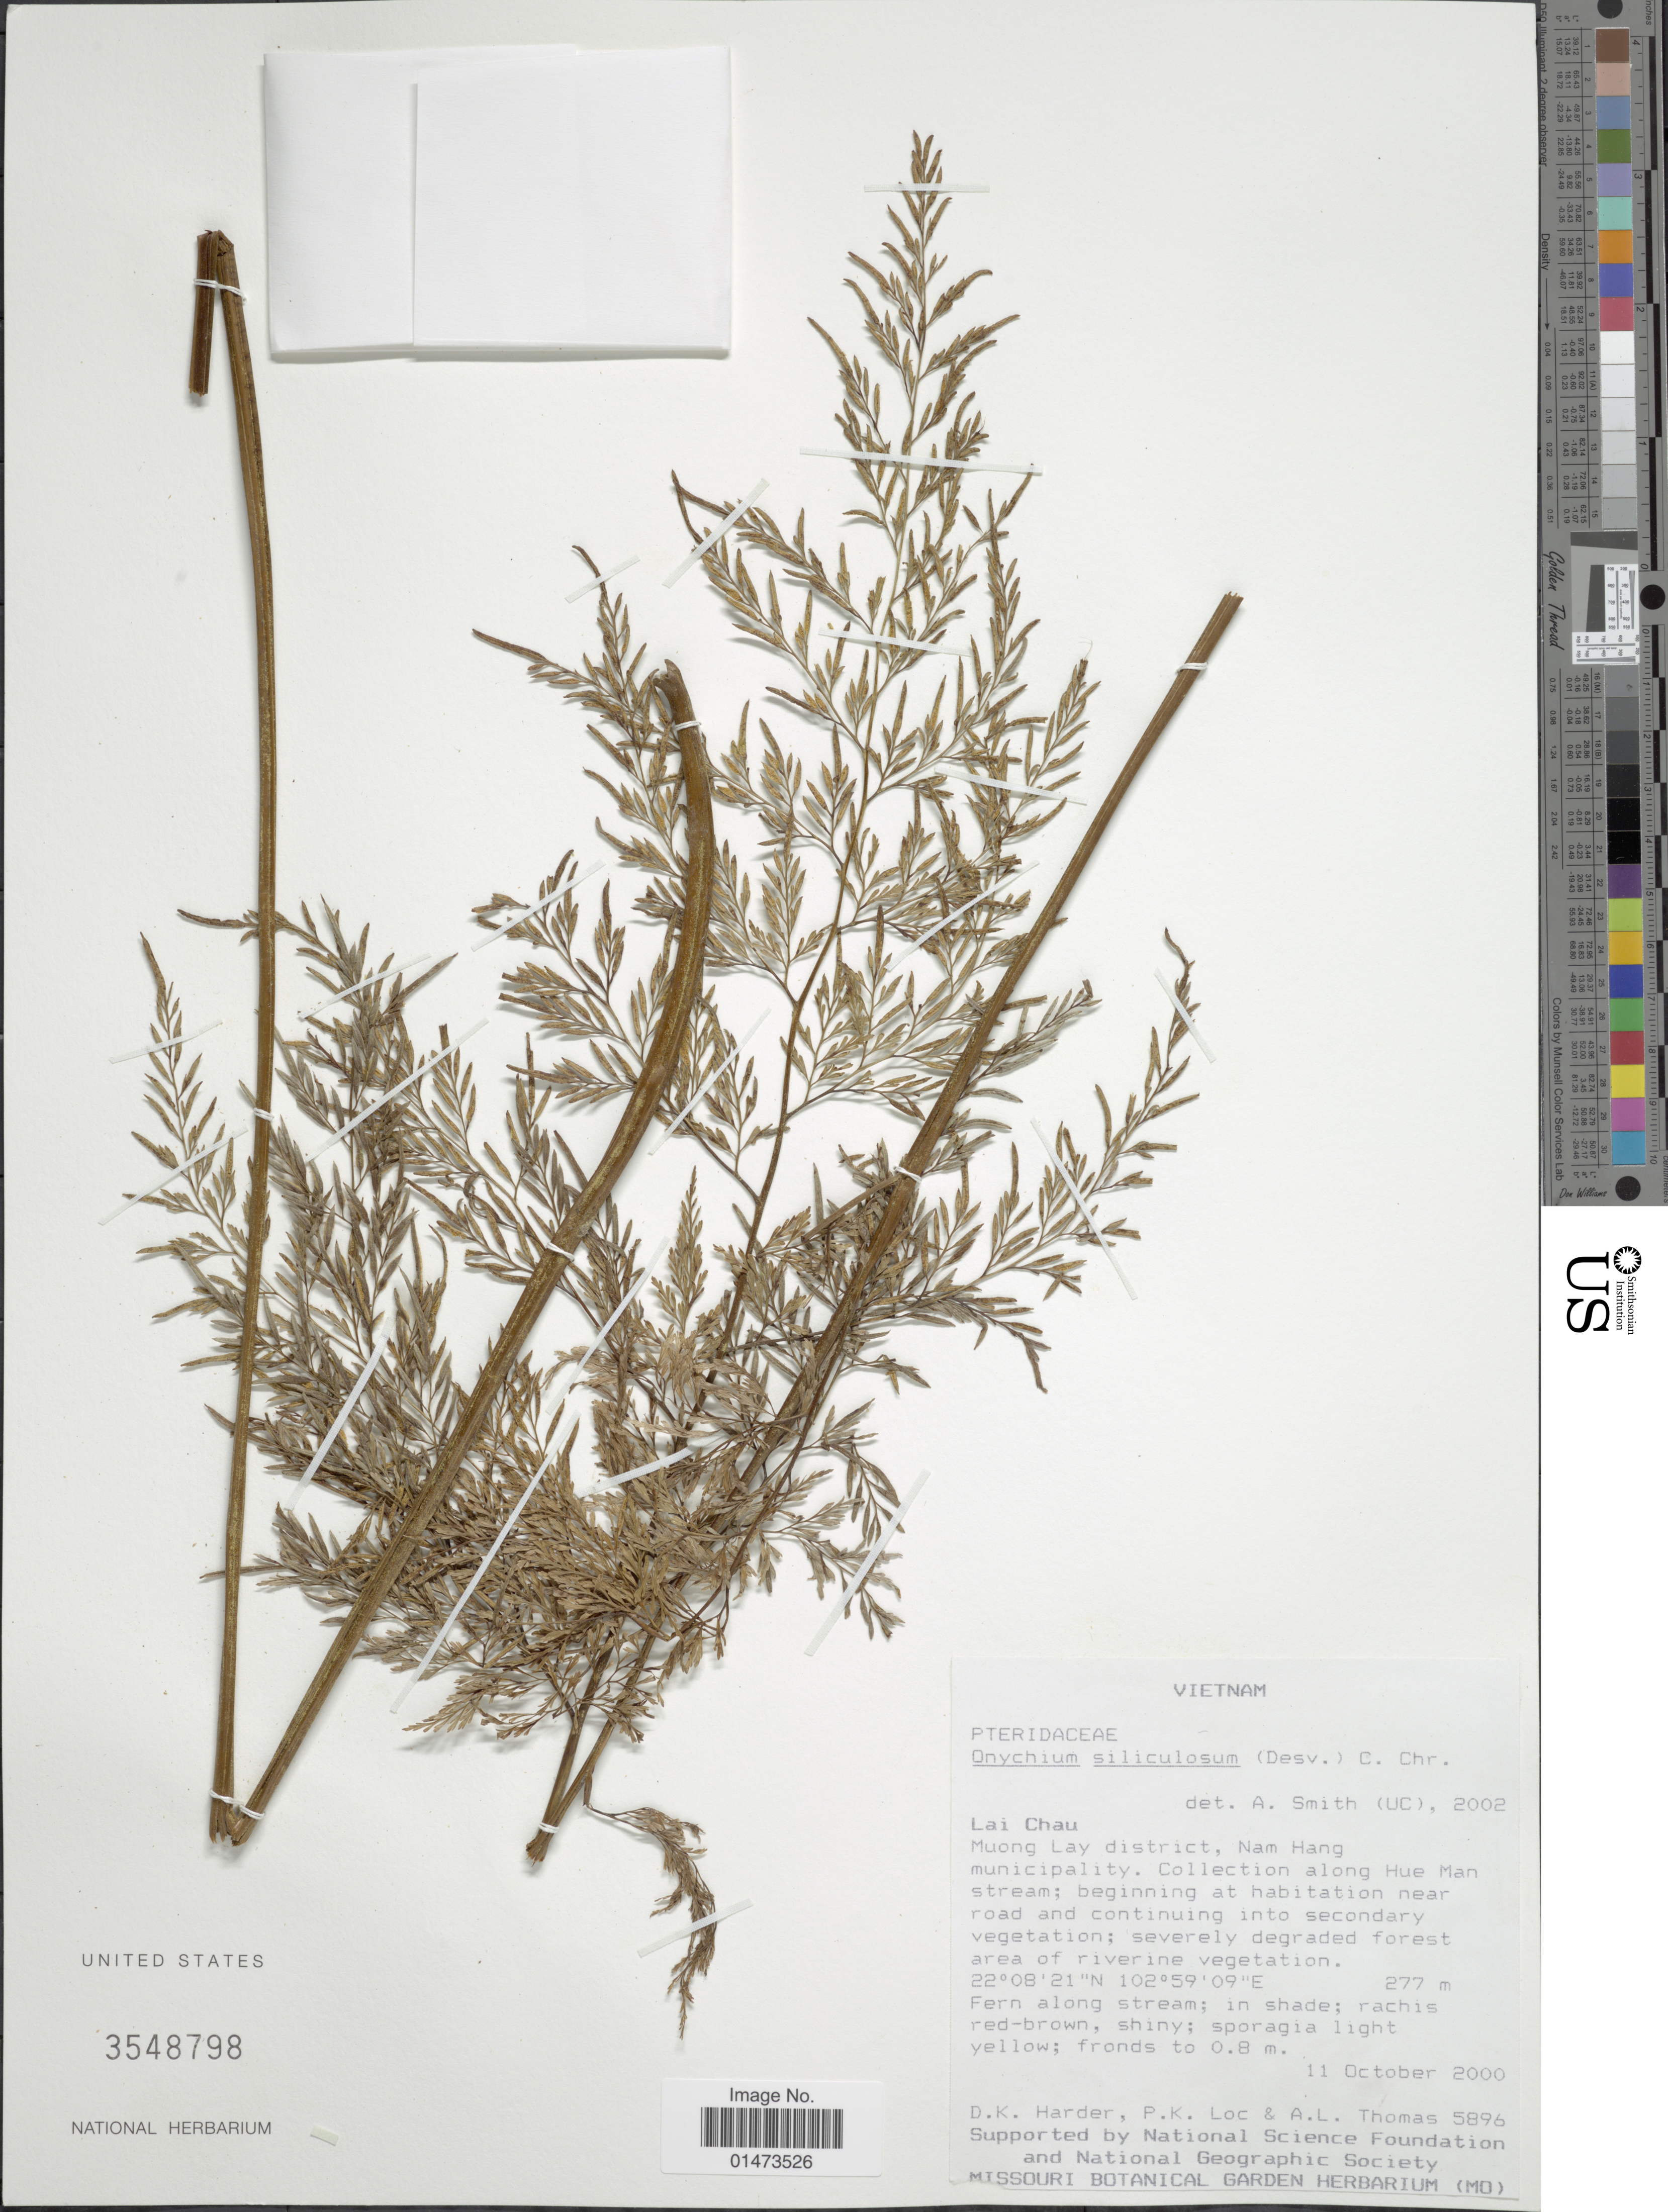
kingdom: Plantae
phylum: Tracheophyta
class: Polypodiopsida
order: Polypodiales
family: Pteridaceae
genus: Onychium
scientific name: Onychium siliculosum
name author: (Desv.) C. Chr.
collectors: D. Harder, P. K. Lôc & A. Thomas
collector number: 5896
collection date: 2000-10-11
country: Vietnam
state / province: Lai Chau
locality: Muong Lay District, Nam Hang municipality. Collection along Hue Man stream; beginning at habitation near road and continuing into secondary vegetation.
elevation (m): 277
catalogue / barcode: US 3548798